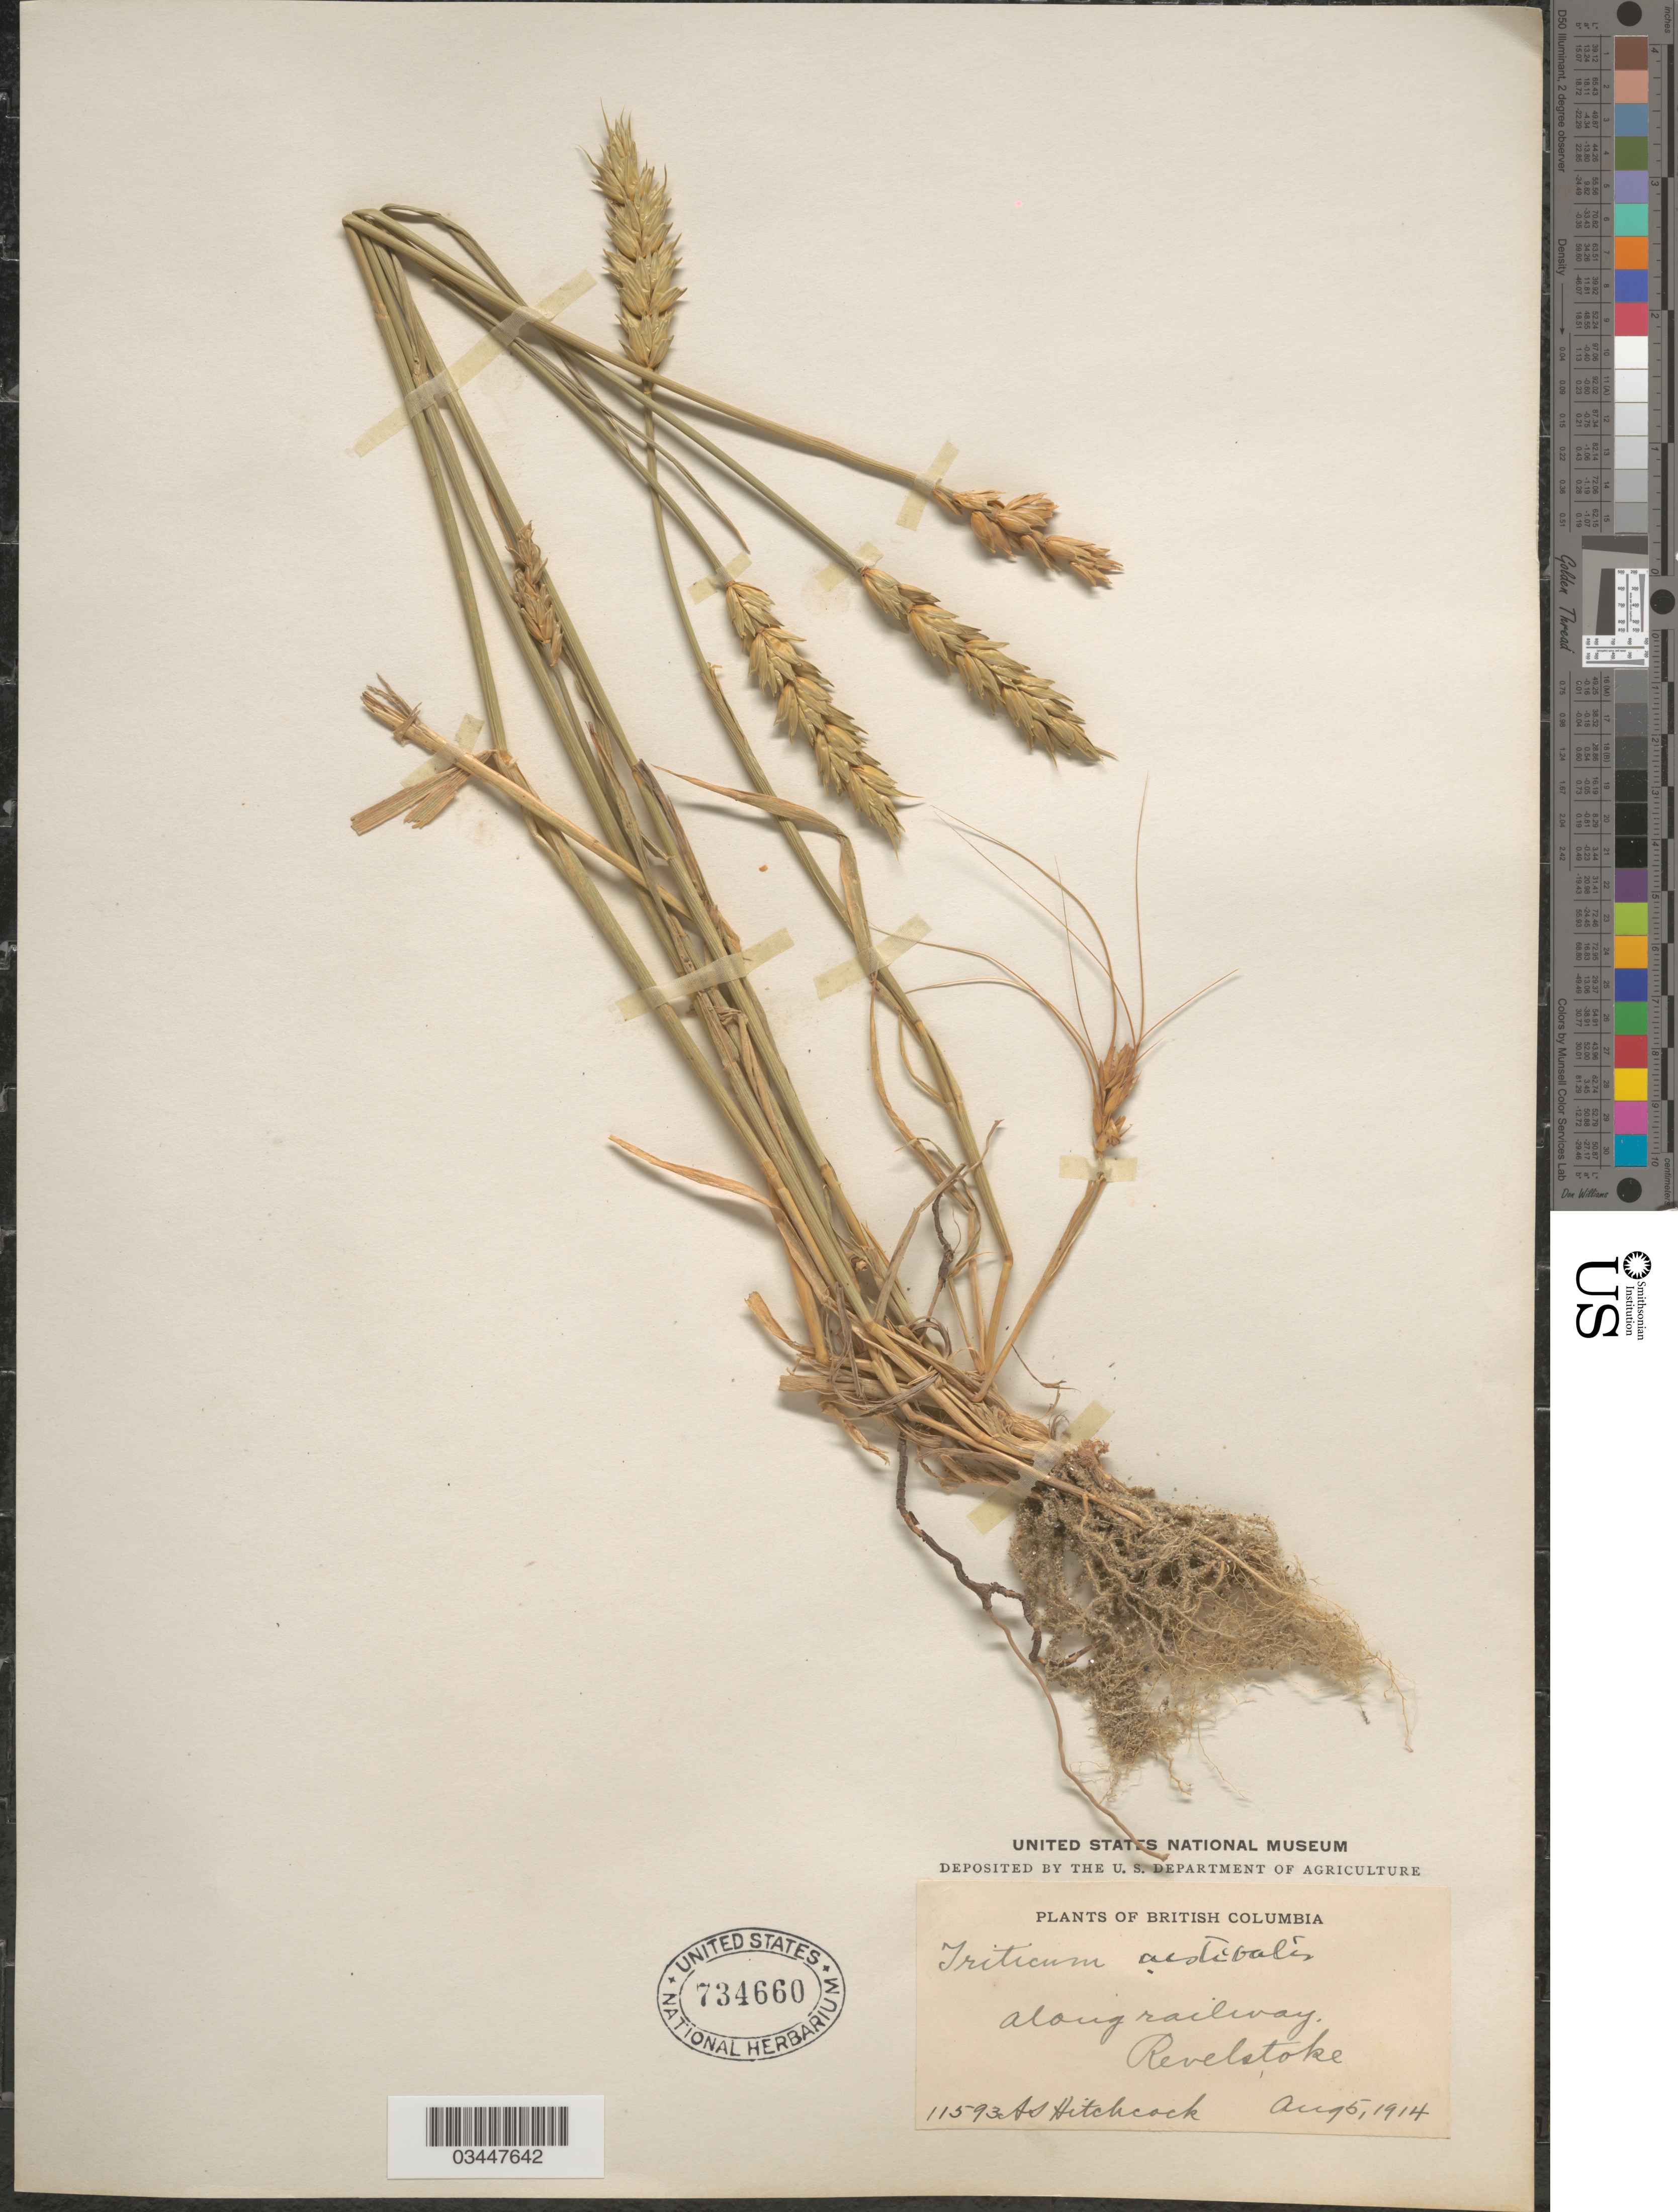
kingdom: Plantae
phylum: Tracheophyta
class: Liliopsida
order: Poales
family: Poaceae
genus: Triticum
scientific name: Triticum aestivum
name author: L.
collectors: A. S. Hitchcock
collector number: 11593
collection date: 1914-08-05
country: Canada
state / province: British Columbia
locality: Along railway, Revelstoke.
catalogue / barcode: US 734660